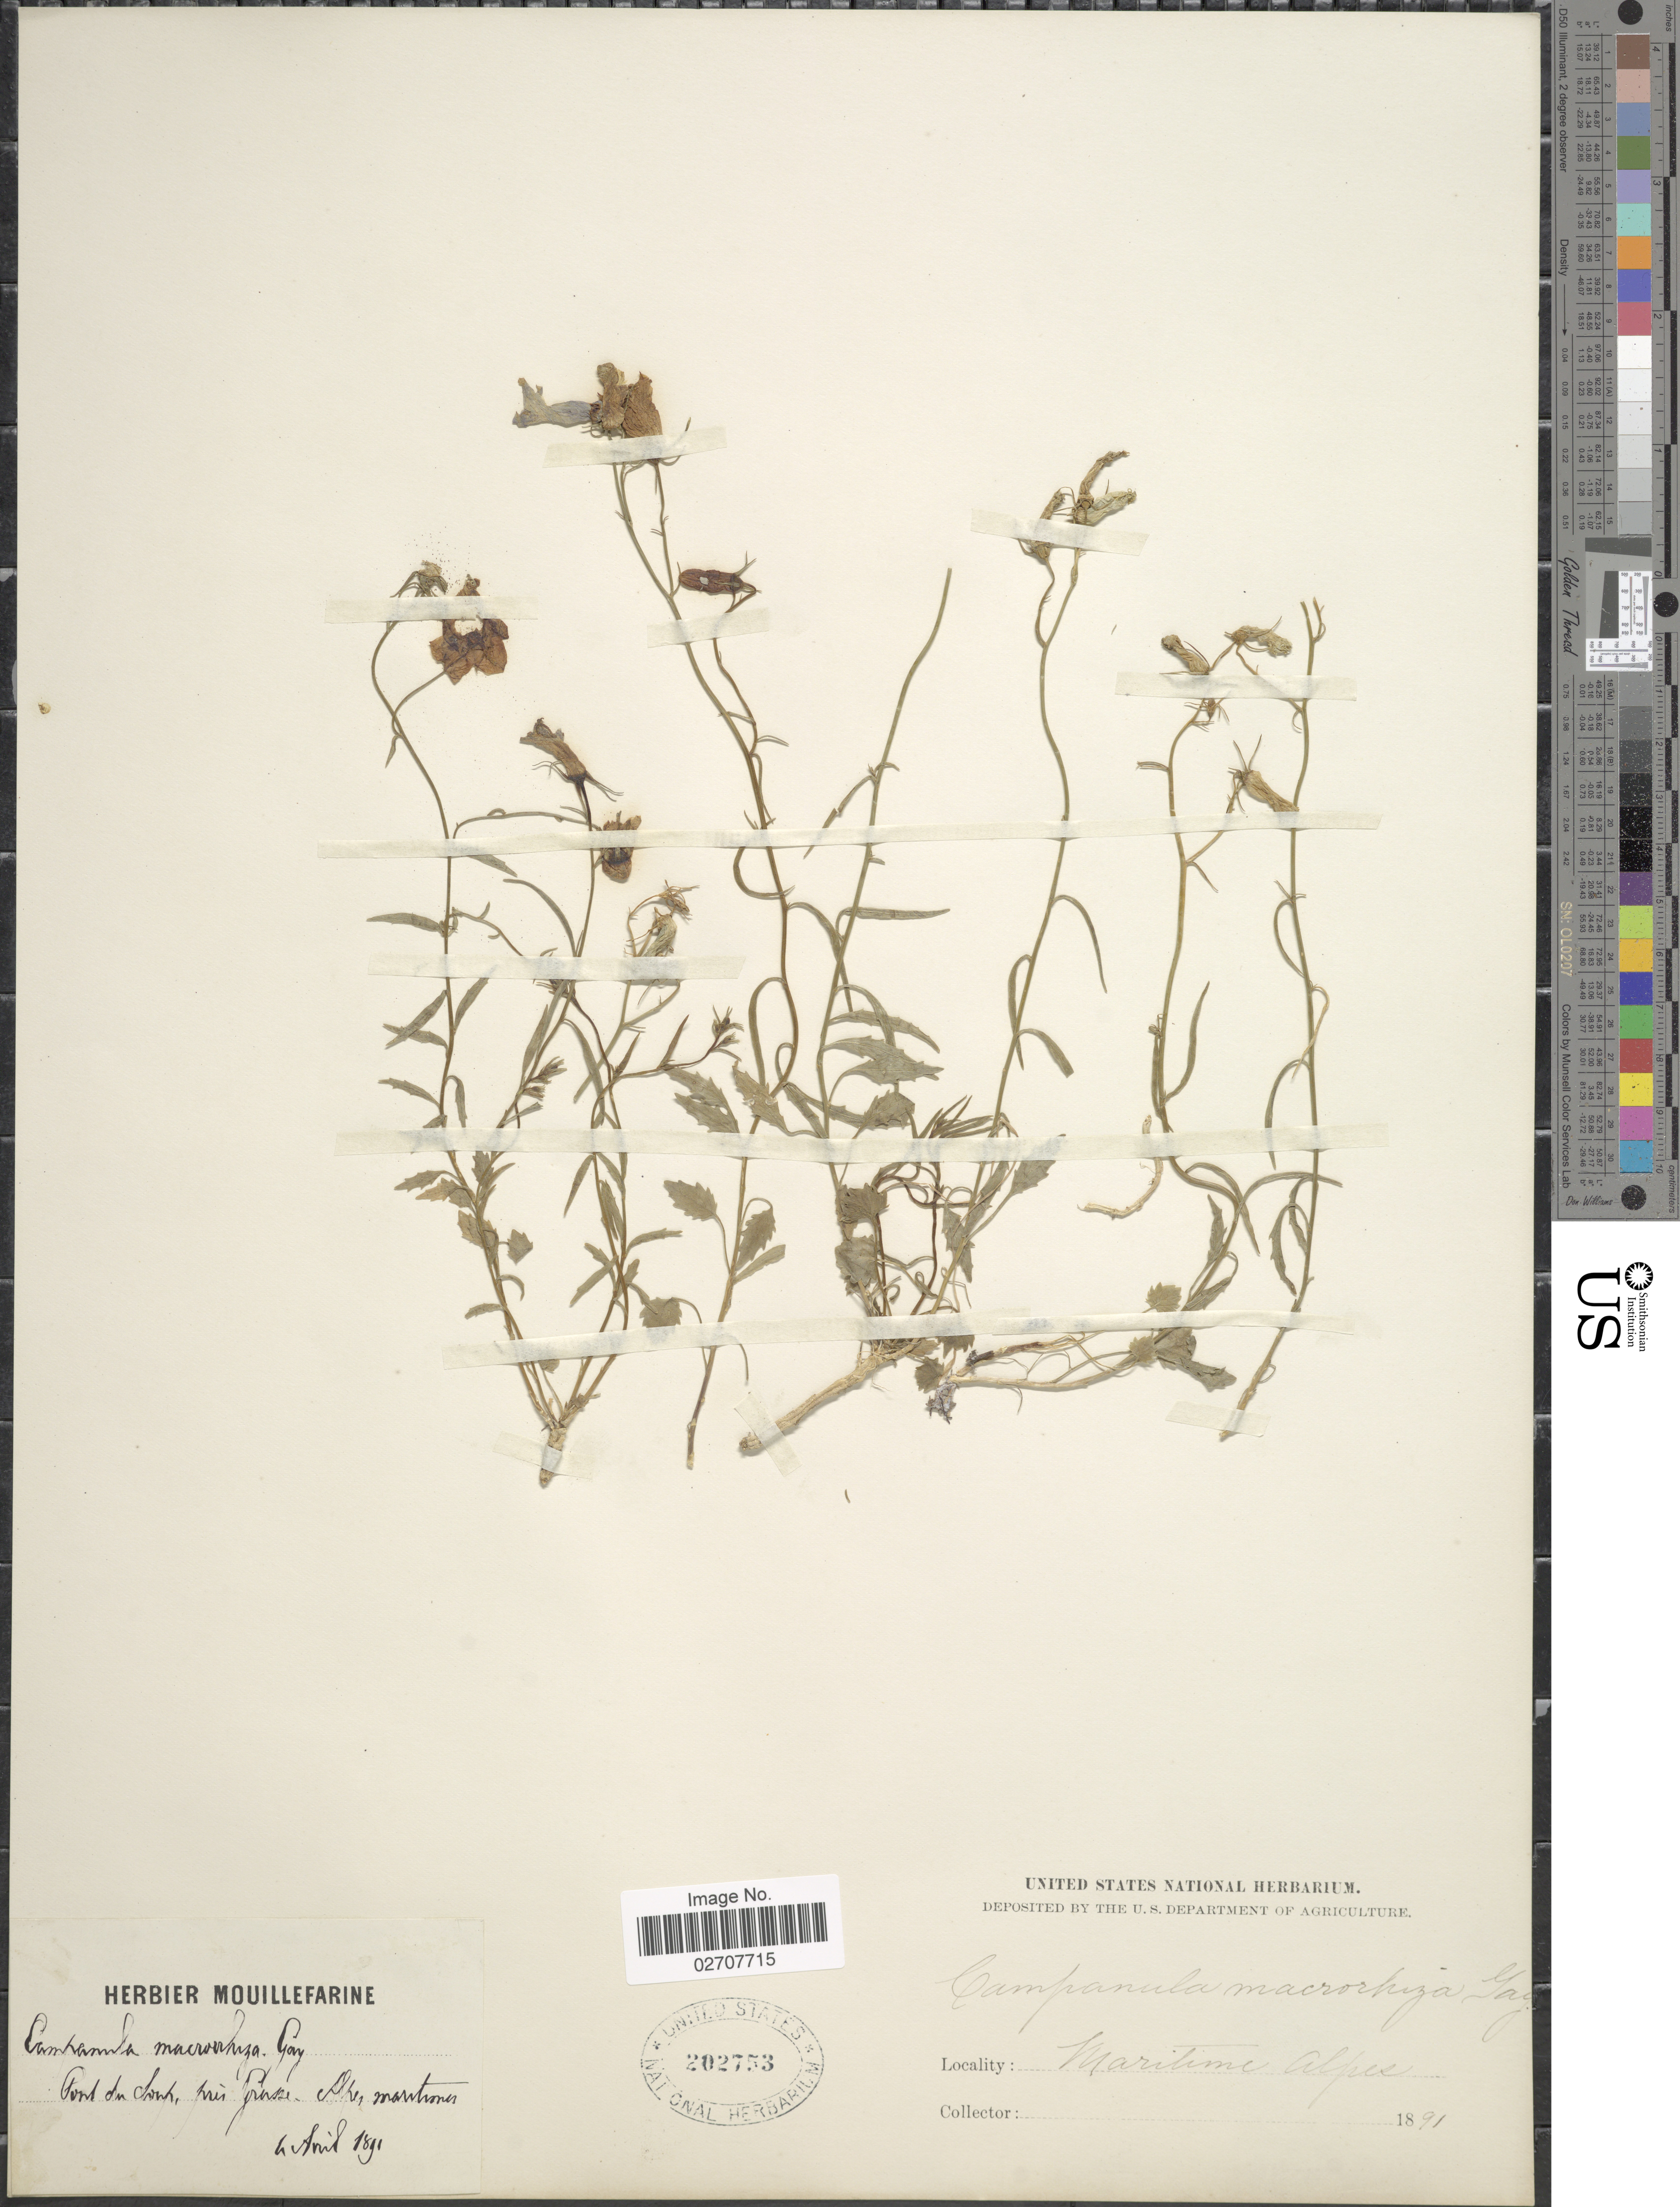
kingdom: Plantae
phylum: Tracheophyta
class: Magnoliopsida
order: Asterales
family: Campanulaceae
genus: Campanula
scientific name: Campanula macrorhiza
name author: J. Gay ex A. DC.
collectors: ex herb. Mouillefarine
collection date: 1891-04-04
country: France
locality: Alpes Maritimes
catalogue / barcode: US 202753